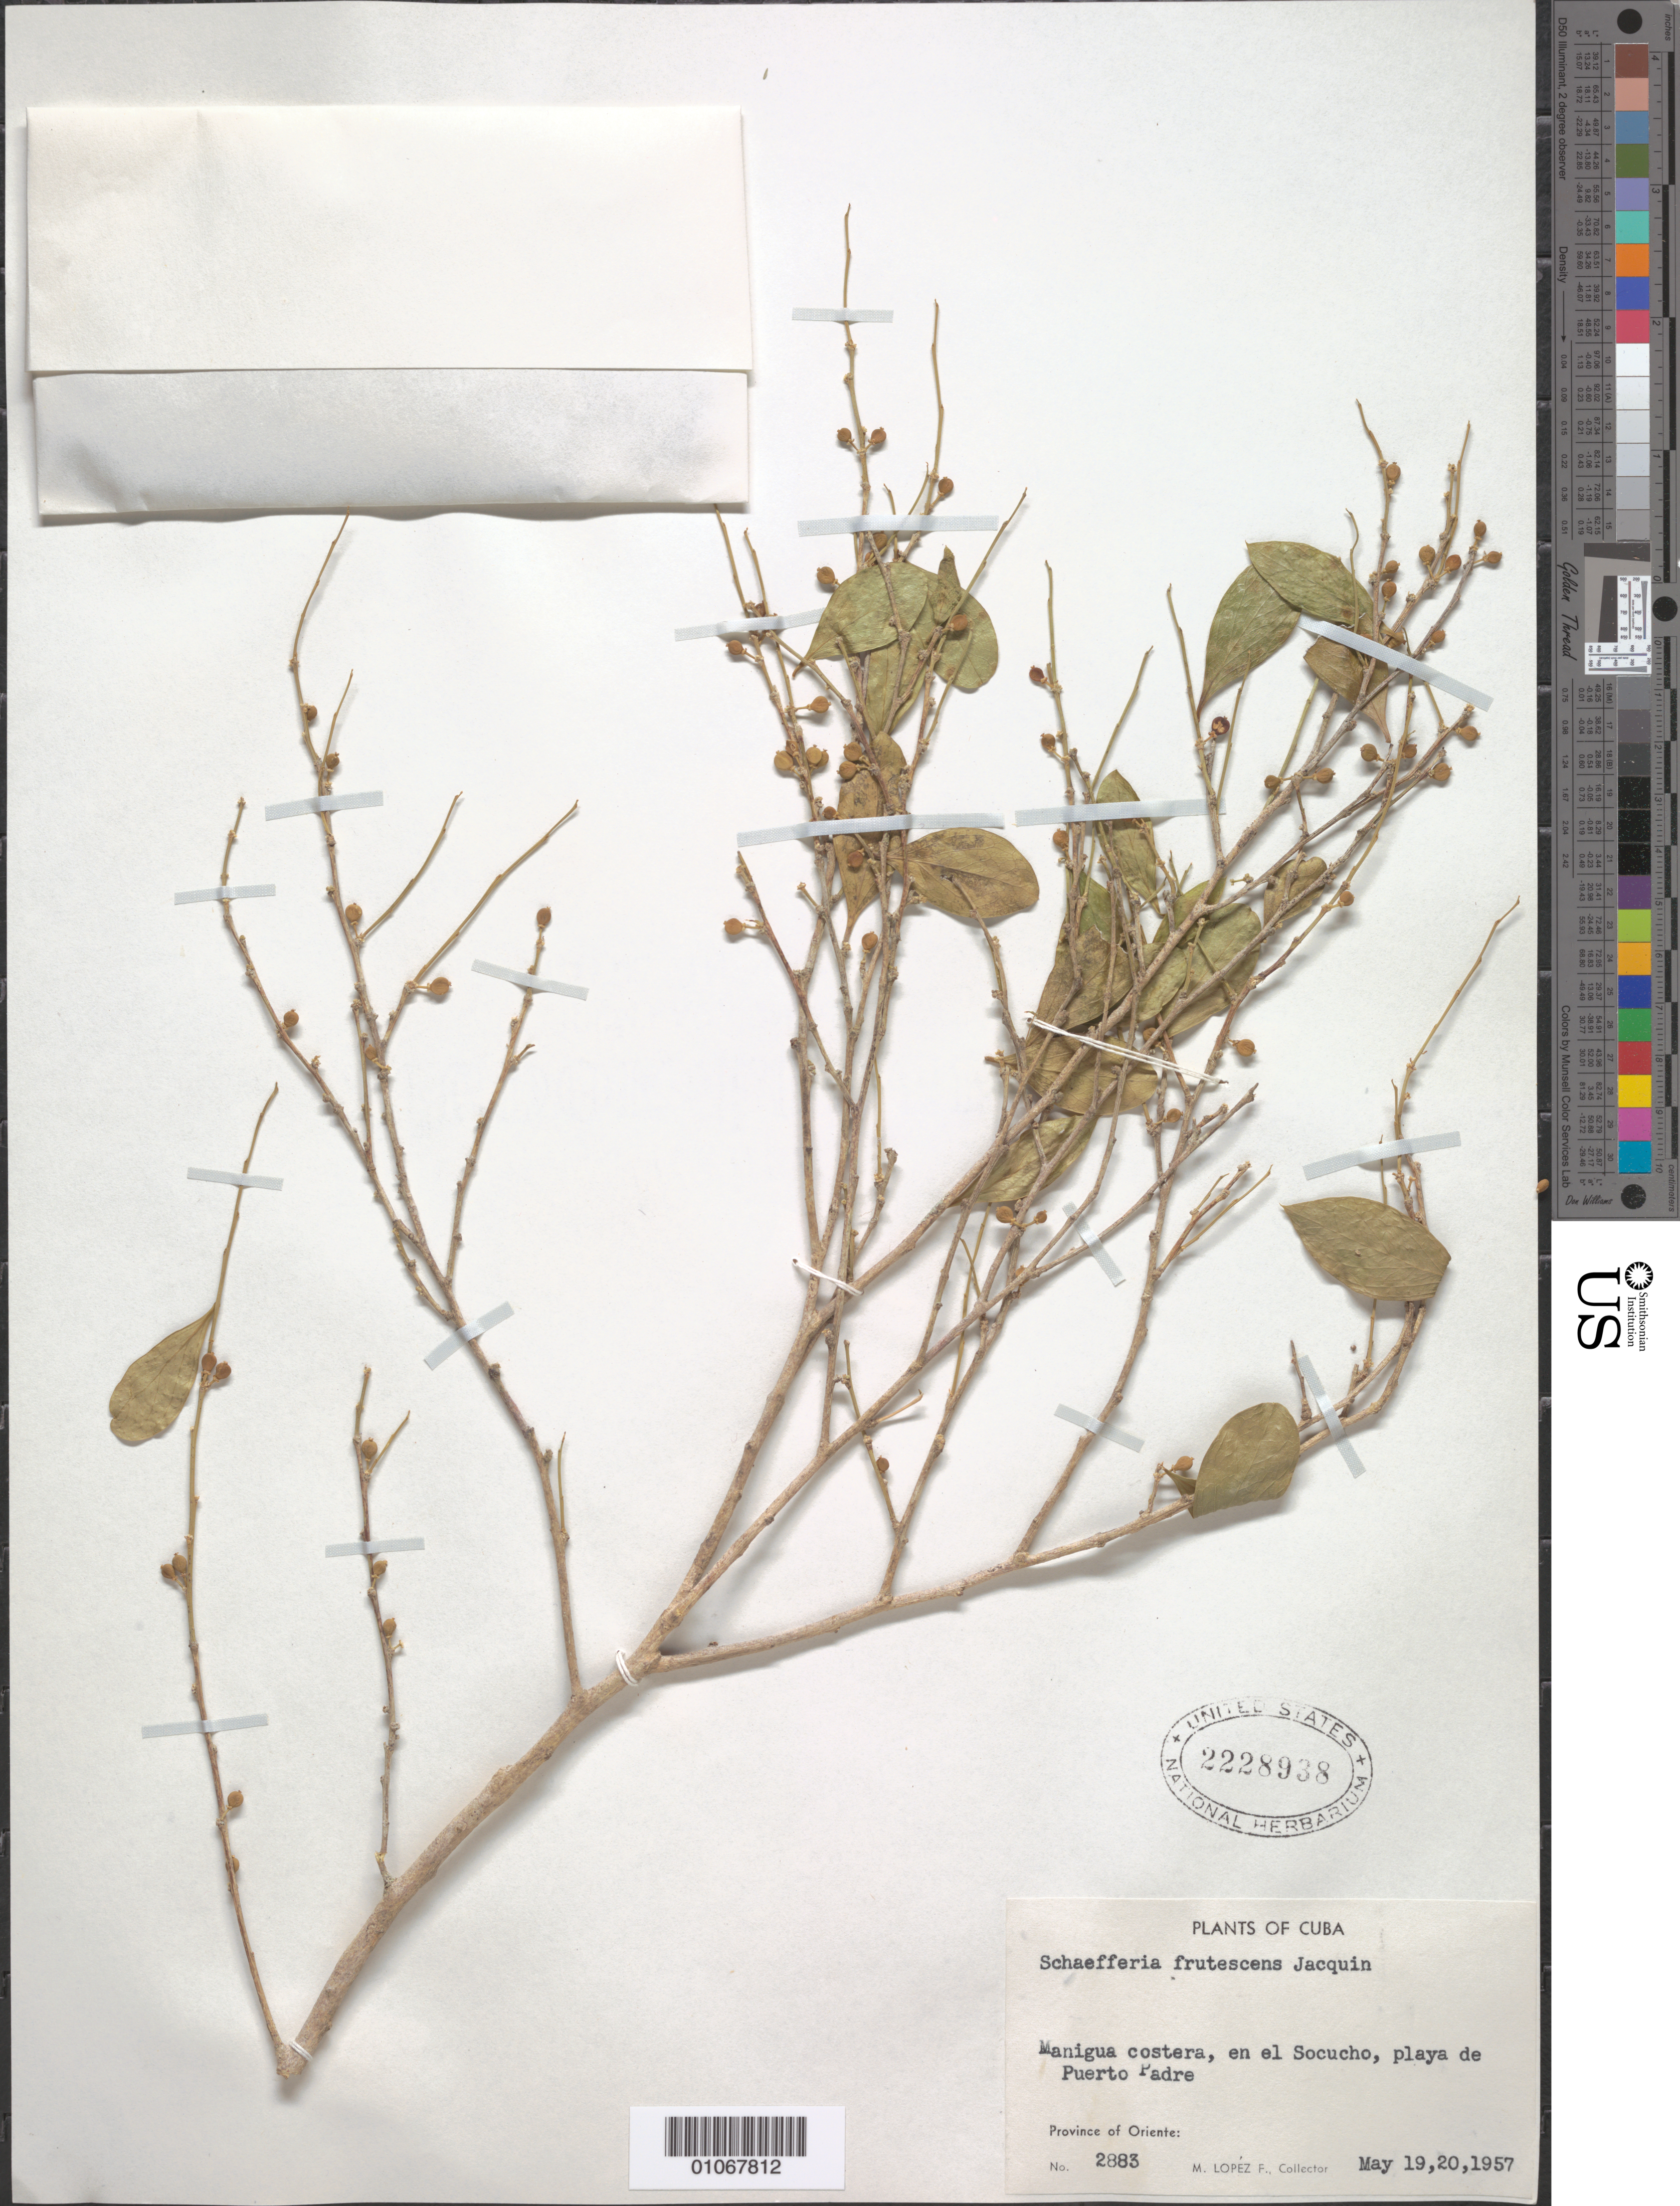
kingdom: Plantae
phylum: Tracheophyta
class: Magnoliopsida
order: Celastrales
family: Celastraceae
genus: Schaefferia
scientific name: Schaefferia frutescens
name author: Jacq.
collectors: M. López Figueiras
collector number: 2883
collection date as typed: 19 May 1957 to 20 May 1957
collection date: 1957-05-19/1957-05-20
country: Cuba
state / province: Oriente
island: Cuba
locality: Manigua costera, en el Socucho, Playa de Puerto Padre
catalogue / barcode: US 2228938